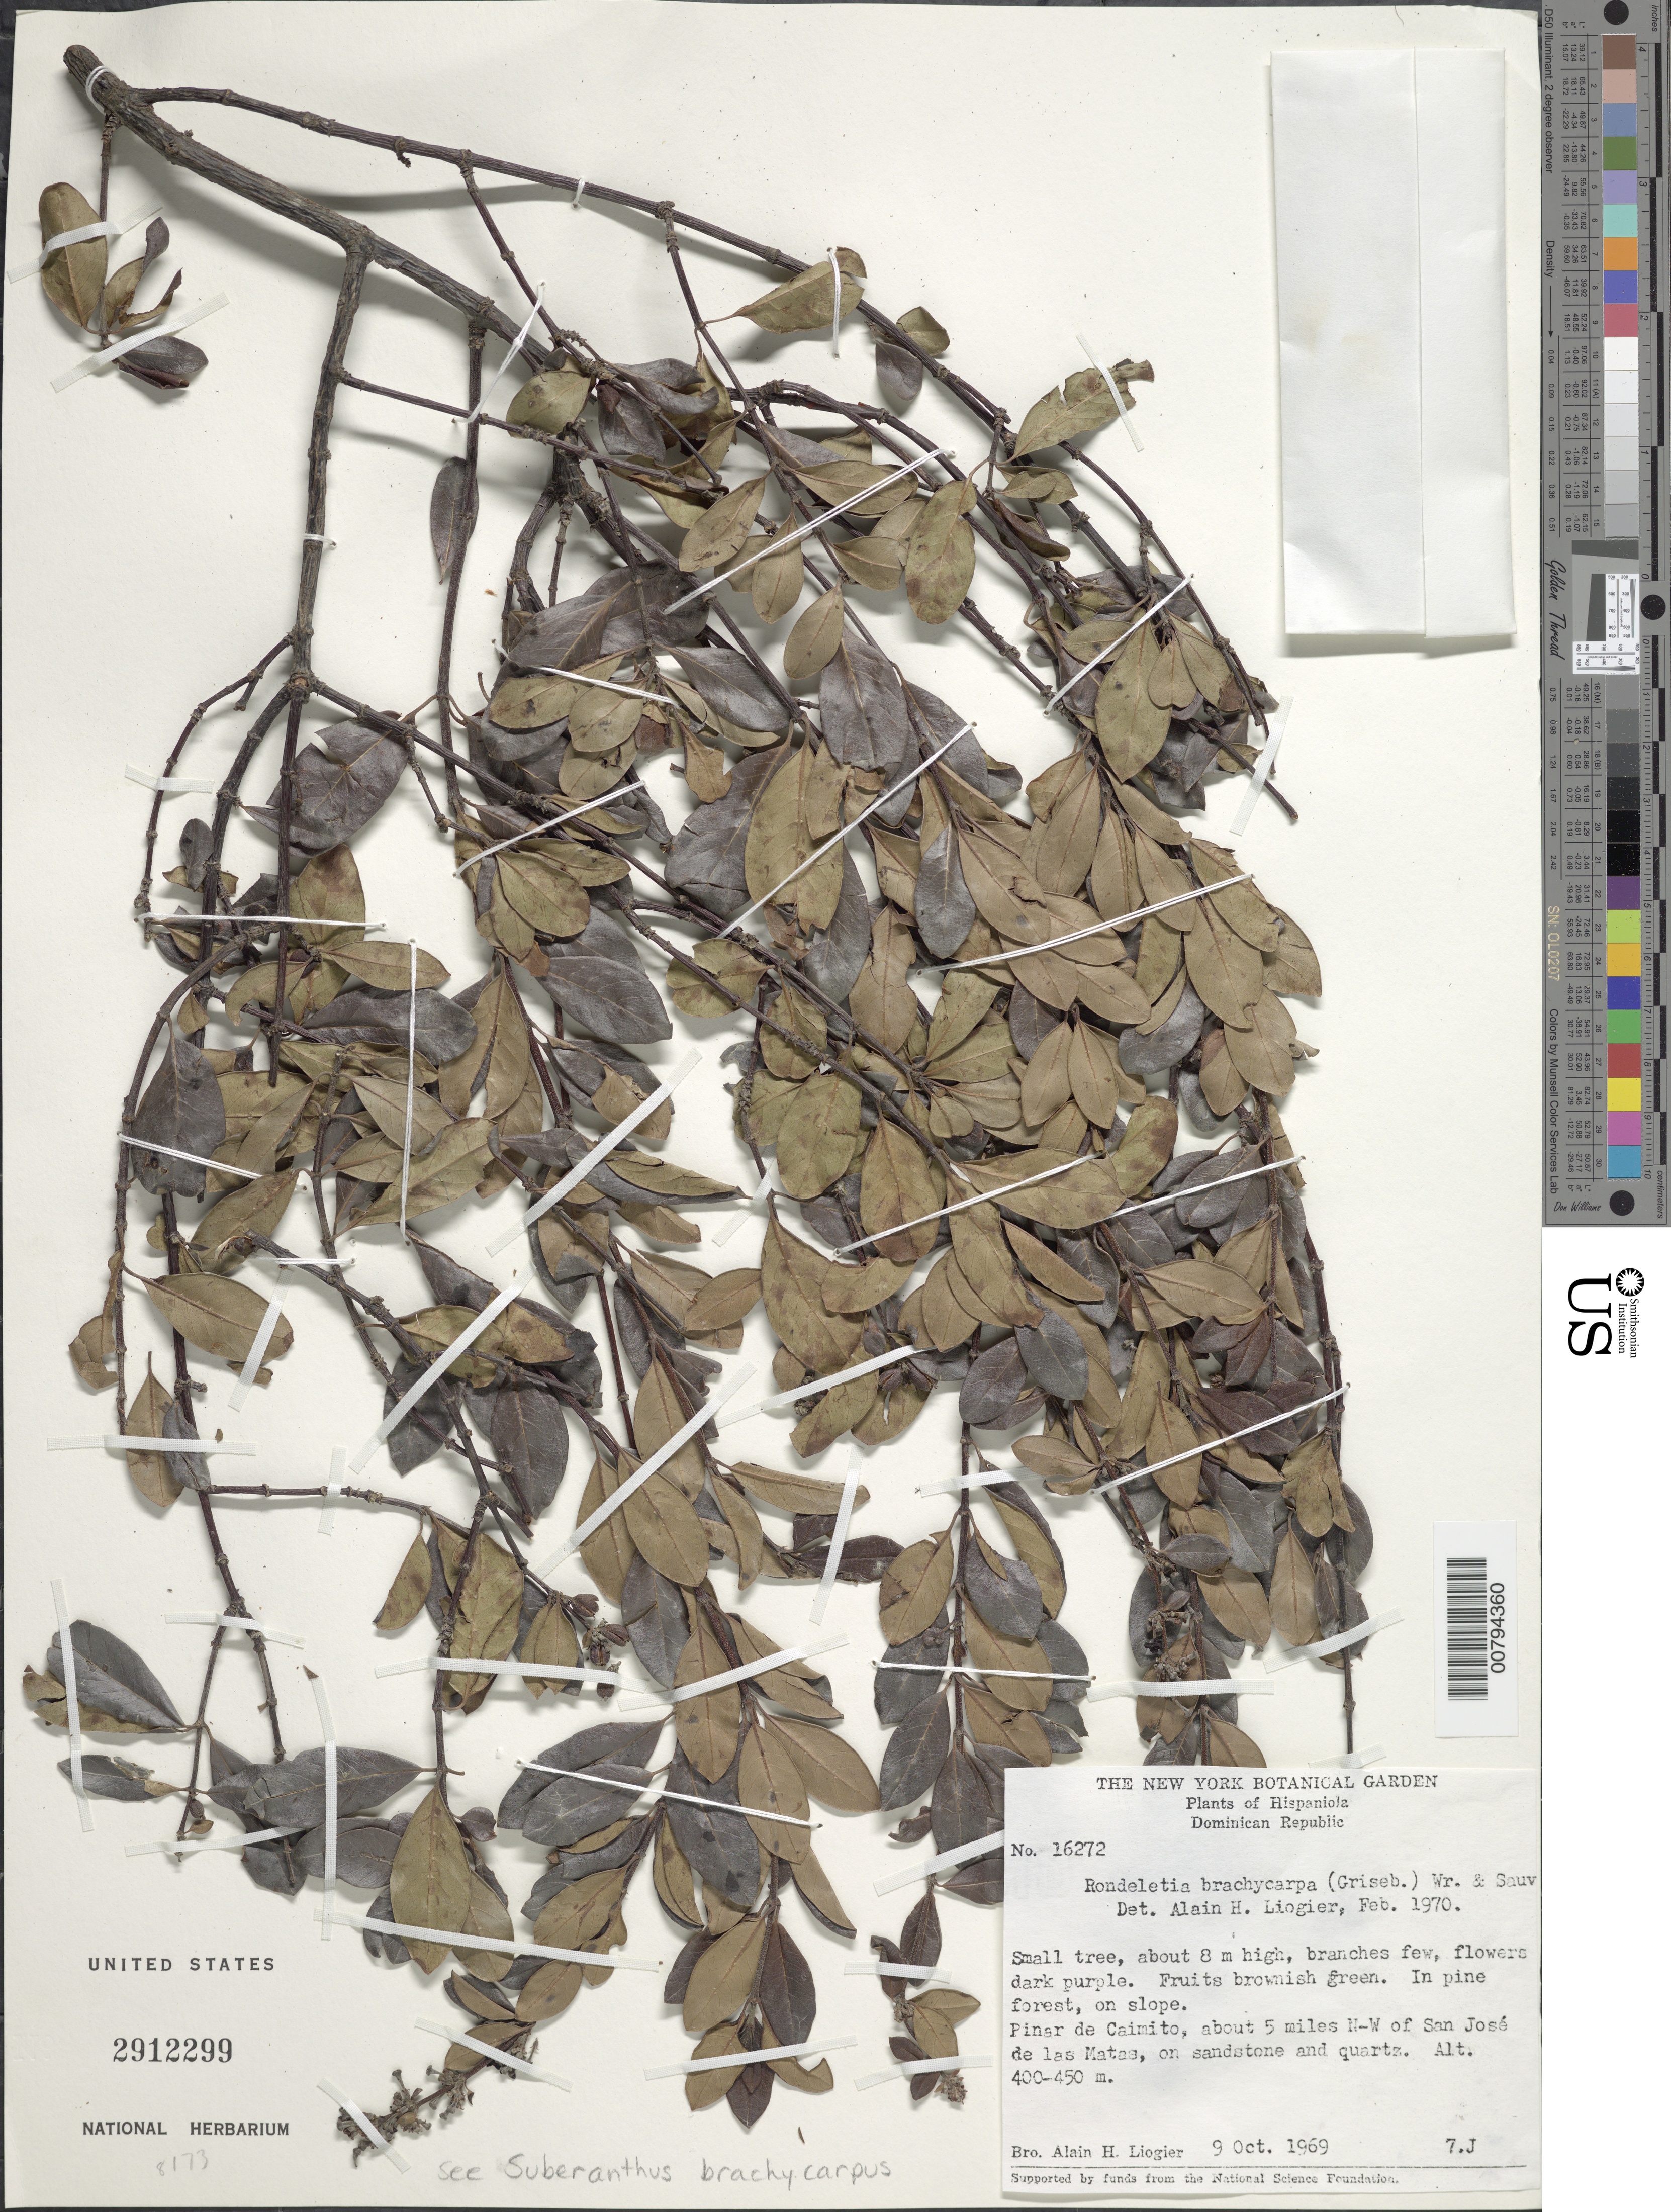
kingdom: Plantae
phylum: Tracheophyta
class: Magnoliopsida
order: Gentianales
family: Rubiaceae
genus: Suberanthus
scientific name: Suberanthus brachycarpus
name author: (Griseb.) Borhidi & Fernández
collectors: A. H. Liogier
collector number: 16272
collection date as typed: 09 Oct 1969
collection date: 1969-10-09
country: Dominican Republic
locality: Pinar de Caimito, in forest on slope about 5 miles N-W of San José de las Matas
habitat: Pine forest on slope; on sandstone and quartz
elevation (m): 400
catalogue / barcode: US 2912299